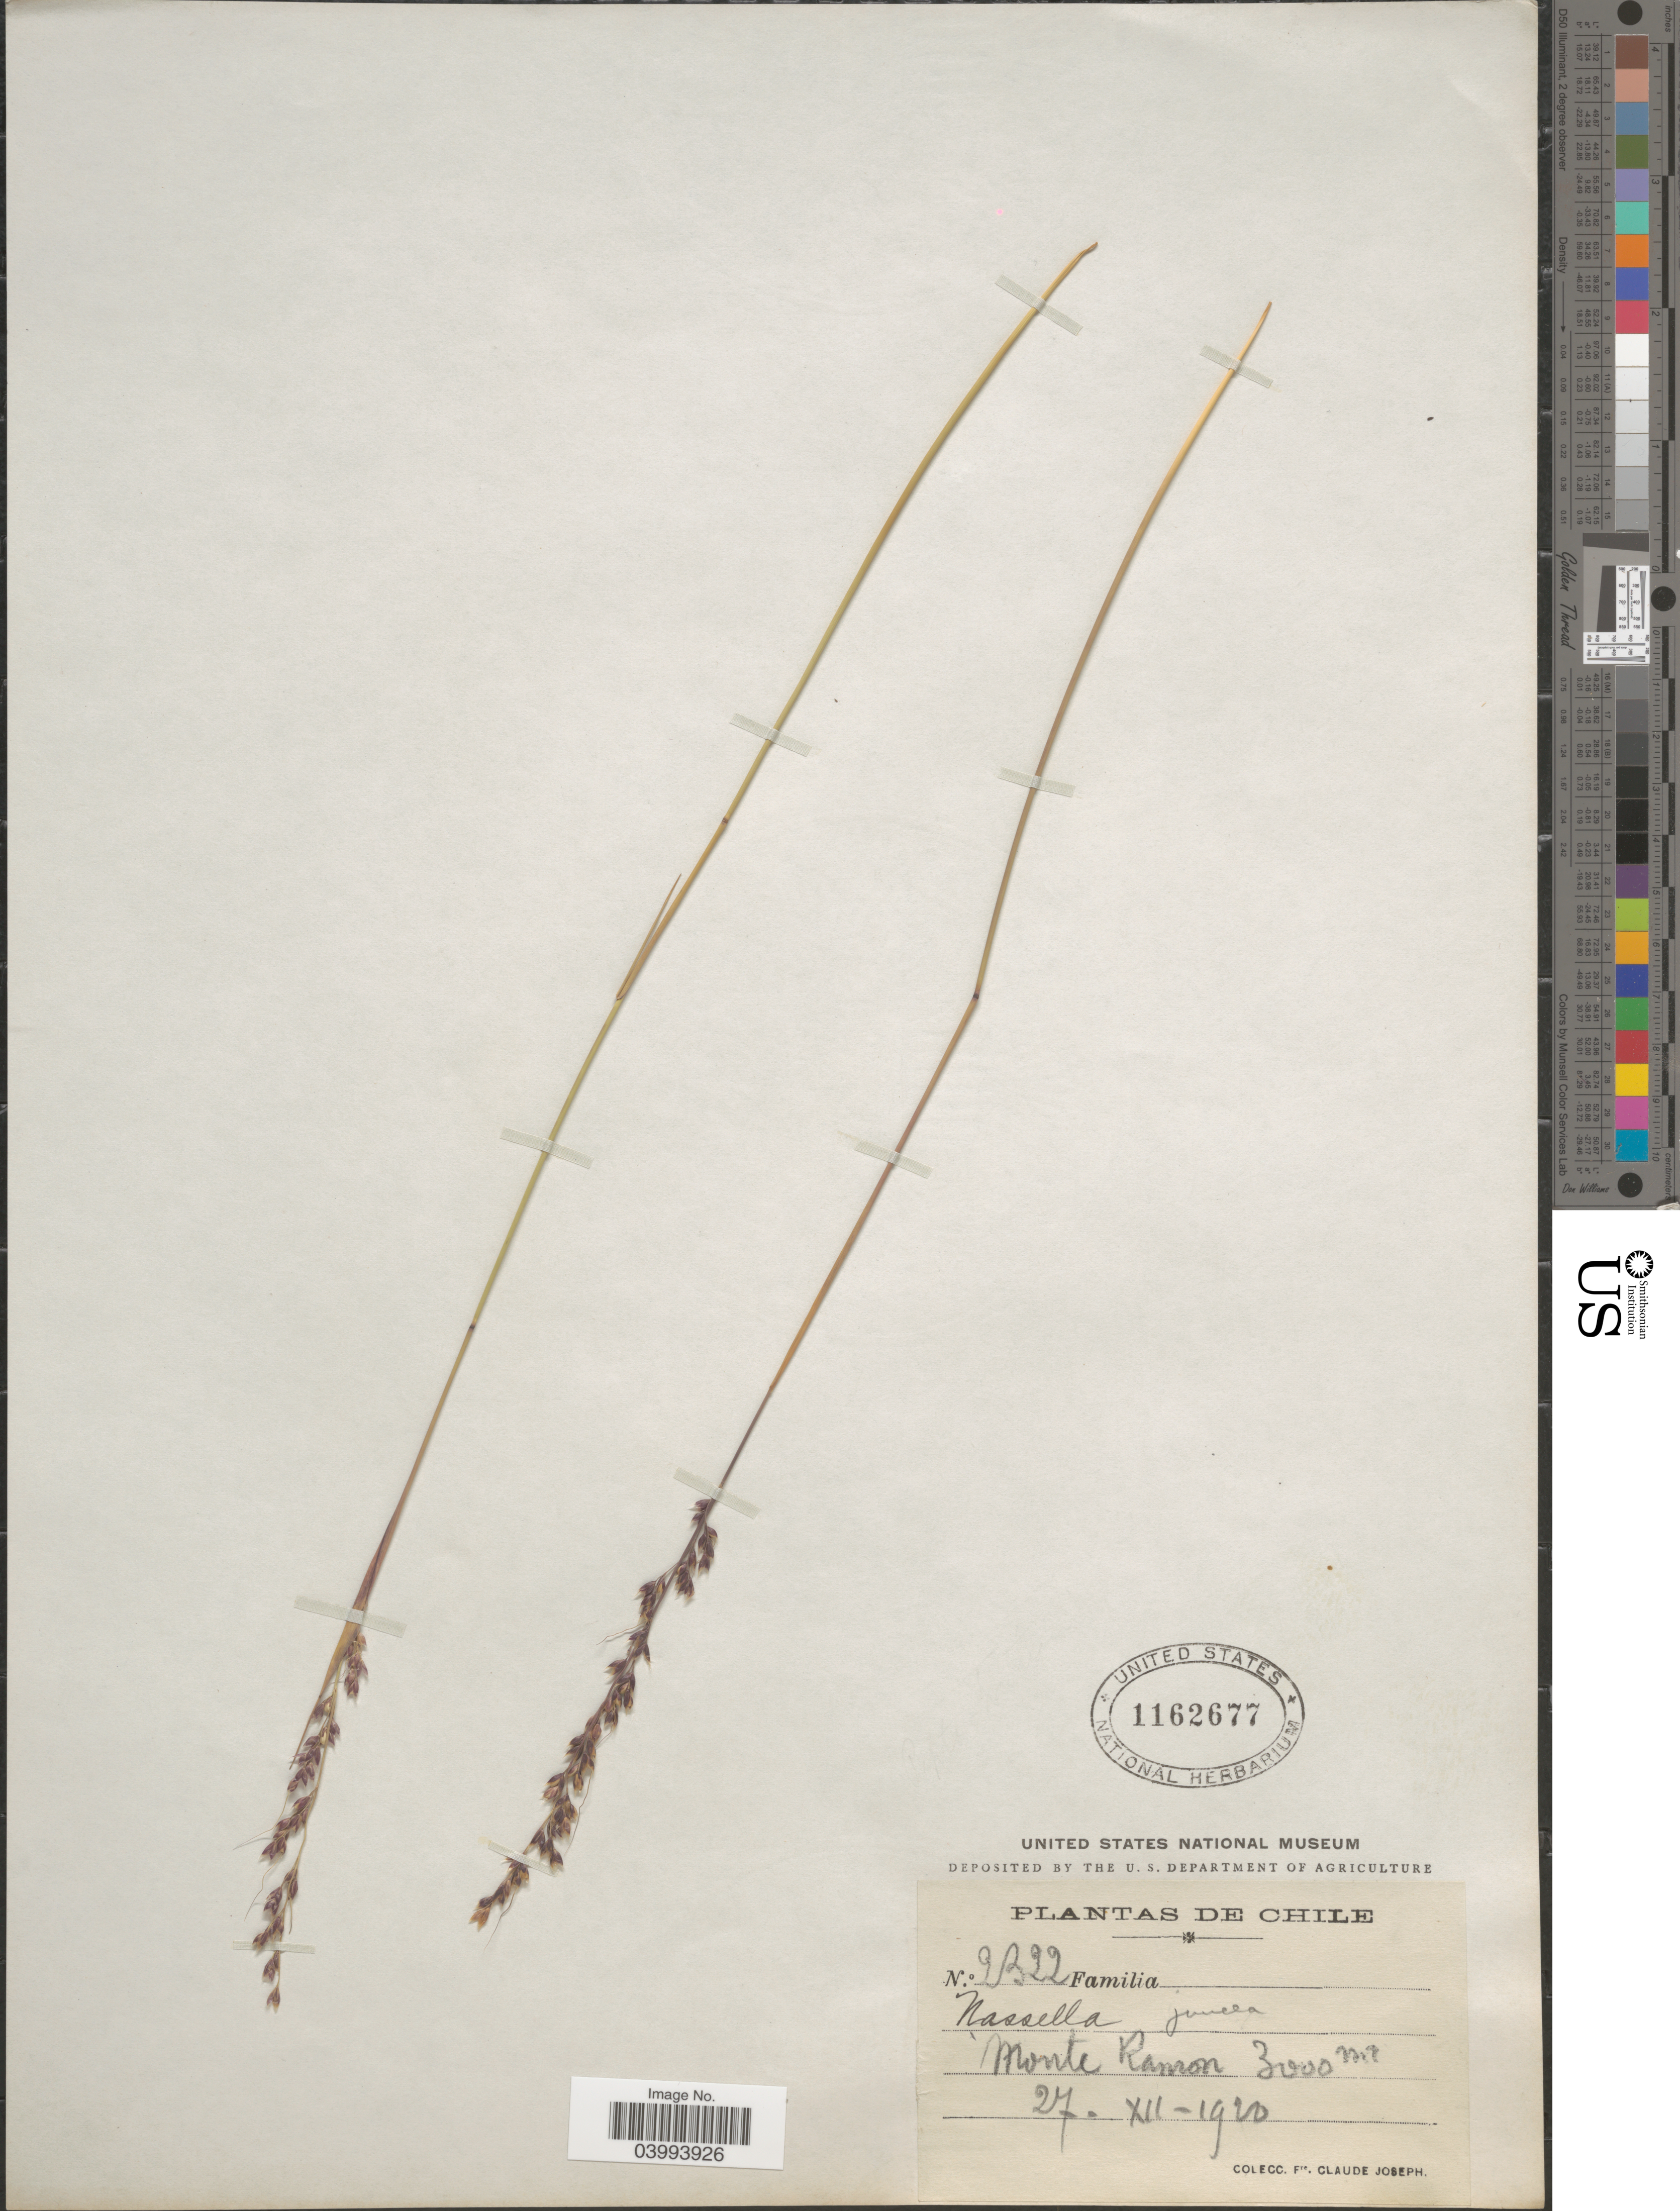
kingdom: Plantae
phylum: Tracheophyta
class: Liliopsida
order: Poales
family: Poaceae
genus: Nassella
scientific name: Nassella juncea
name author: Phil.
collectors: Bro. Claude-Joseph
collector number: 9322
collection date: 1920-12-27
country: Chile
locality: Monte Ramon.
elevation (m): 3000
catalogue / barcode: US 1162677